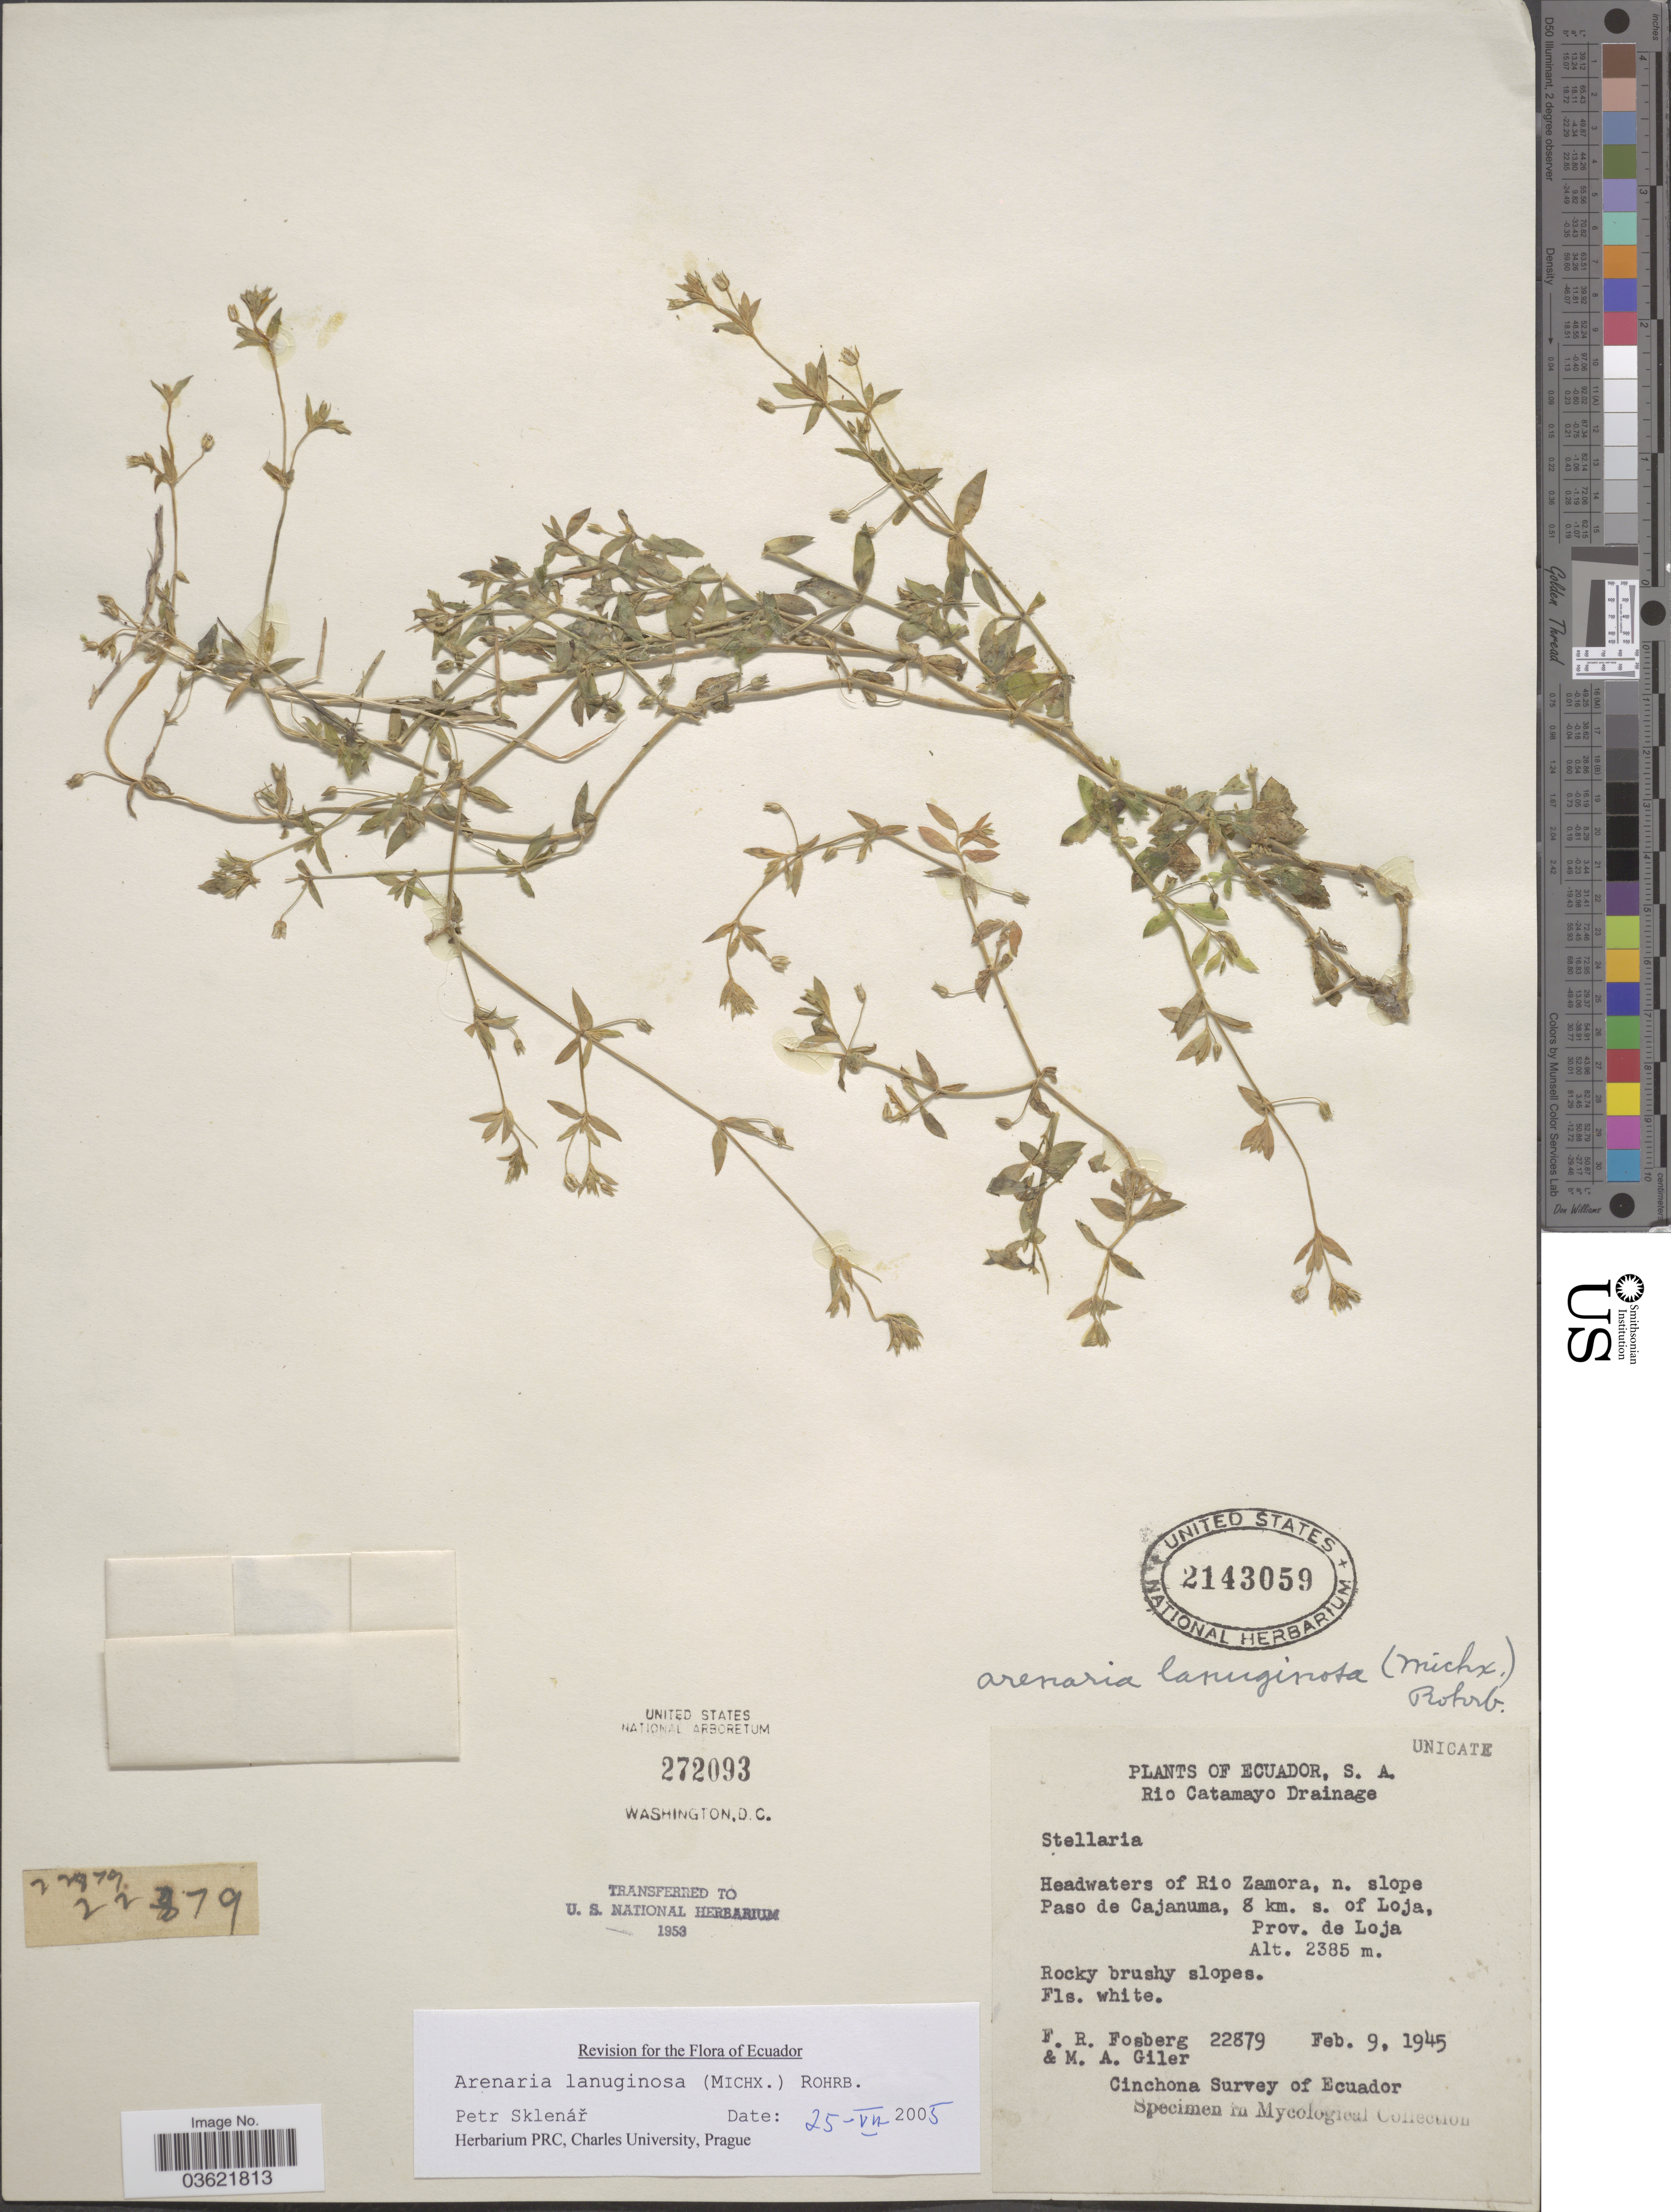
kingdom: Plantae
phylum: Tracheophyta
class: Magnoliopsida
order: Caryophyllales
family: Caryophyllaceae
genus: Arenaria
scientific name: Arenaria lanuginosa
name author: (Michx.) Rohrb.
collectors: F. R. Fosberg & M. Giler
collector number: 22879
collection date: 1945-02-09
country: Ecuador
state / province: Loja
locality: Rio Catamayo Drainage. Headwaters of Rio Zamora, n. slope Paso de Cajanuma, 8 km. s. of Loja.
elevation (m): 2385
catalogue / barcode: US 2143059